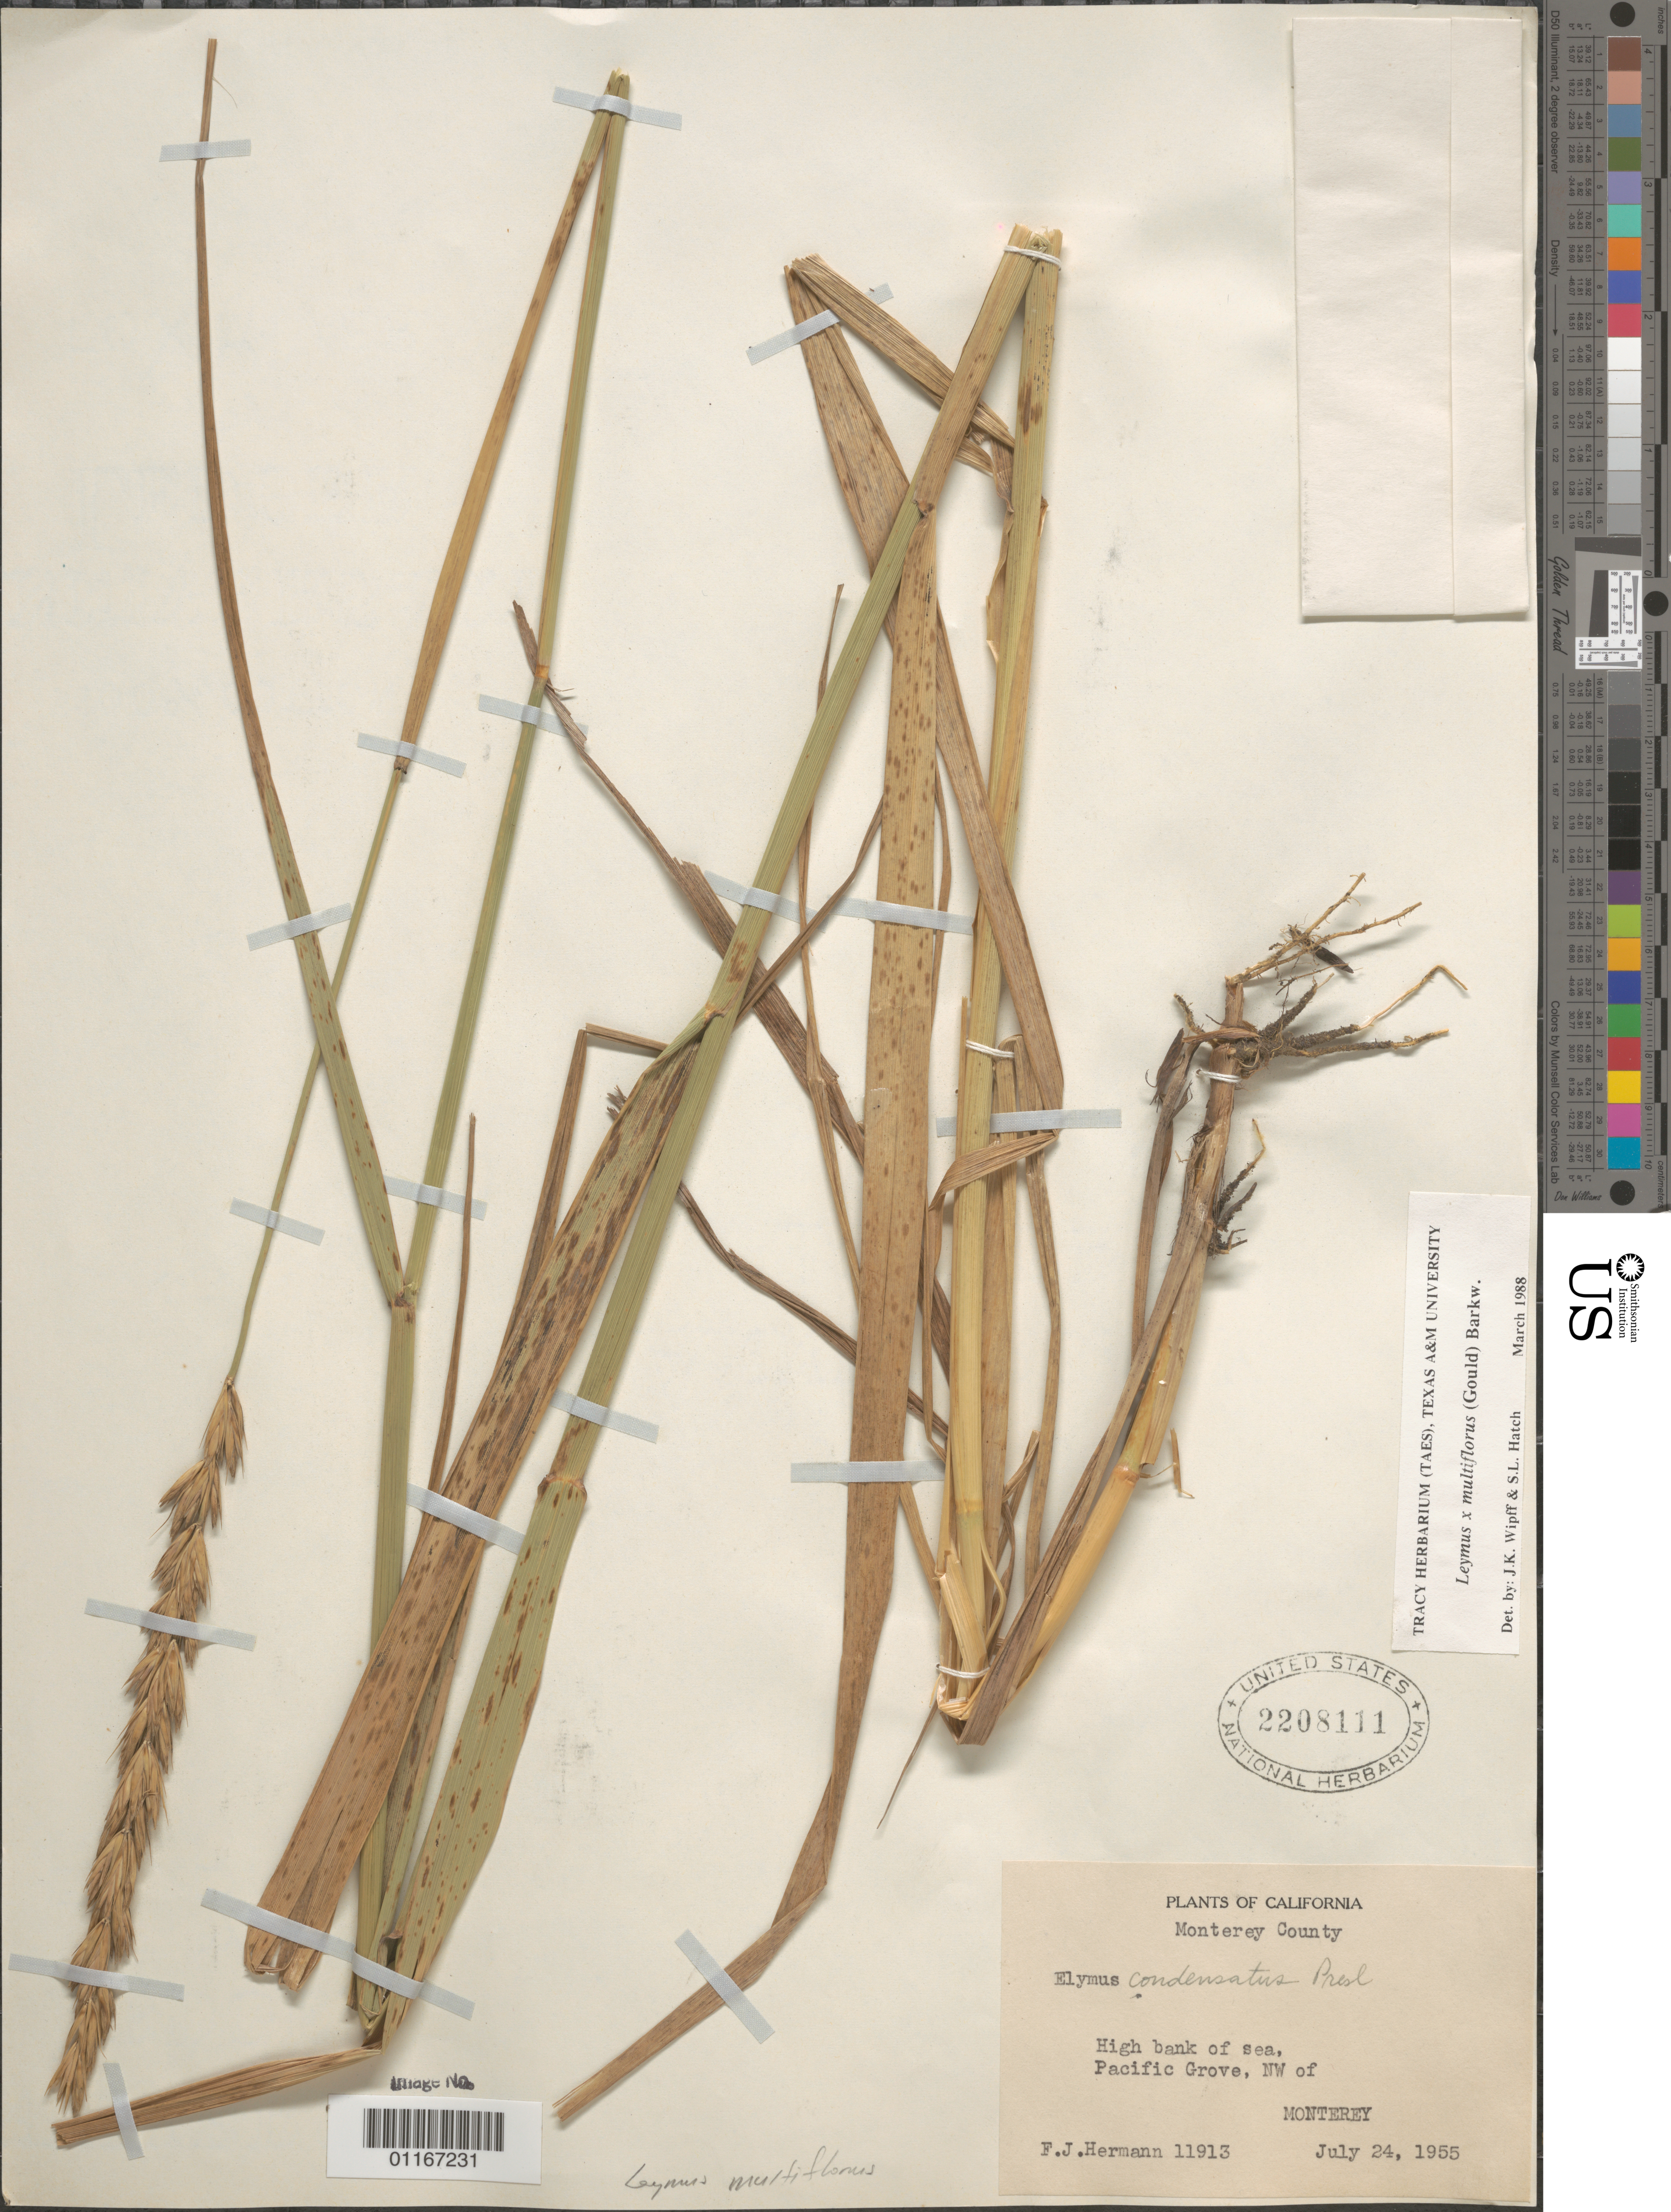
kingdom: Plantae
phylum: Tracheophyta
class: Liliopsida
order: Poales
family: Poaceae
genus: Leymus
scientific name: Leymus x multiflorus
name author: (Gould) Barkworth & R.J. Atkins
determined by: Wipff, J. K.; Hatch, S. L.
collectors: F. J. Hermann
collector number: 11913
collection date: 1955-07-24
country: United States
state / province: California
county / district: Monterey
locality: Pacific Grove, NW of Monterey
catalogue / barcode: US 2208111